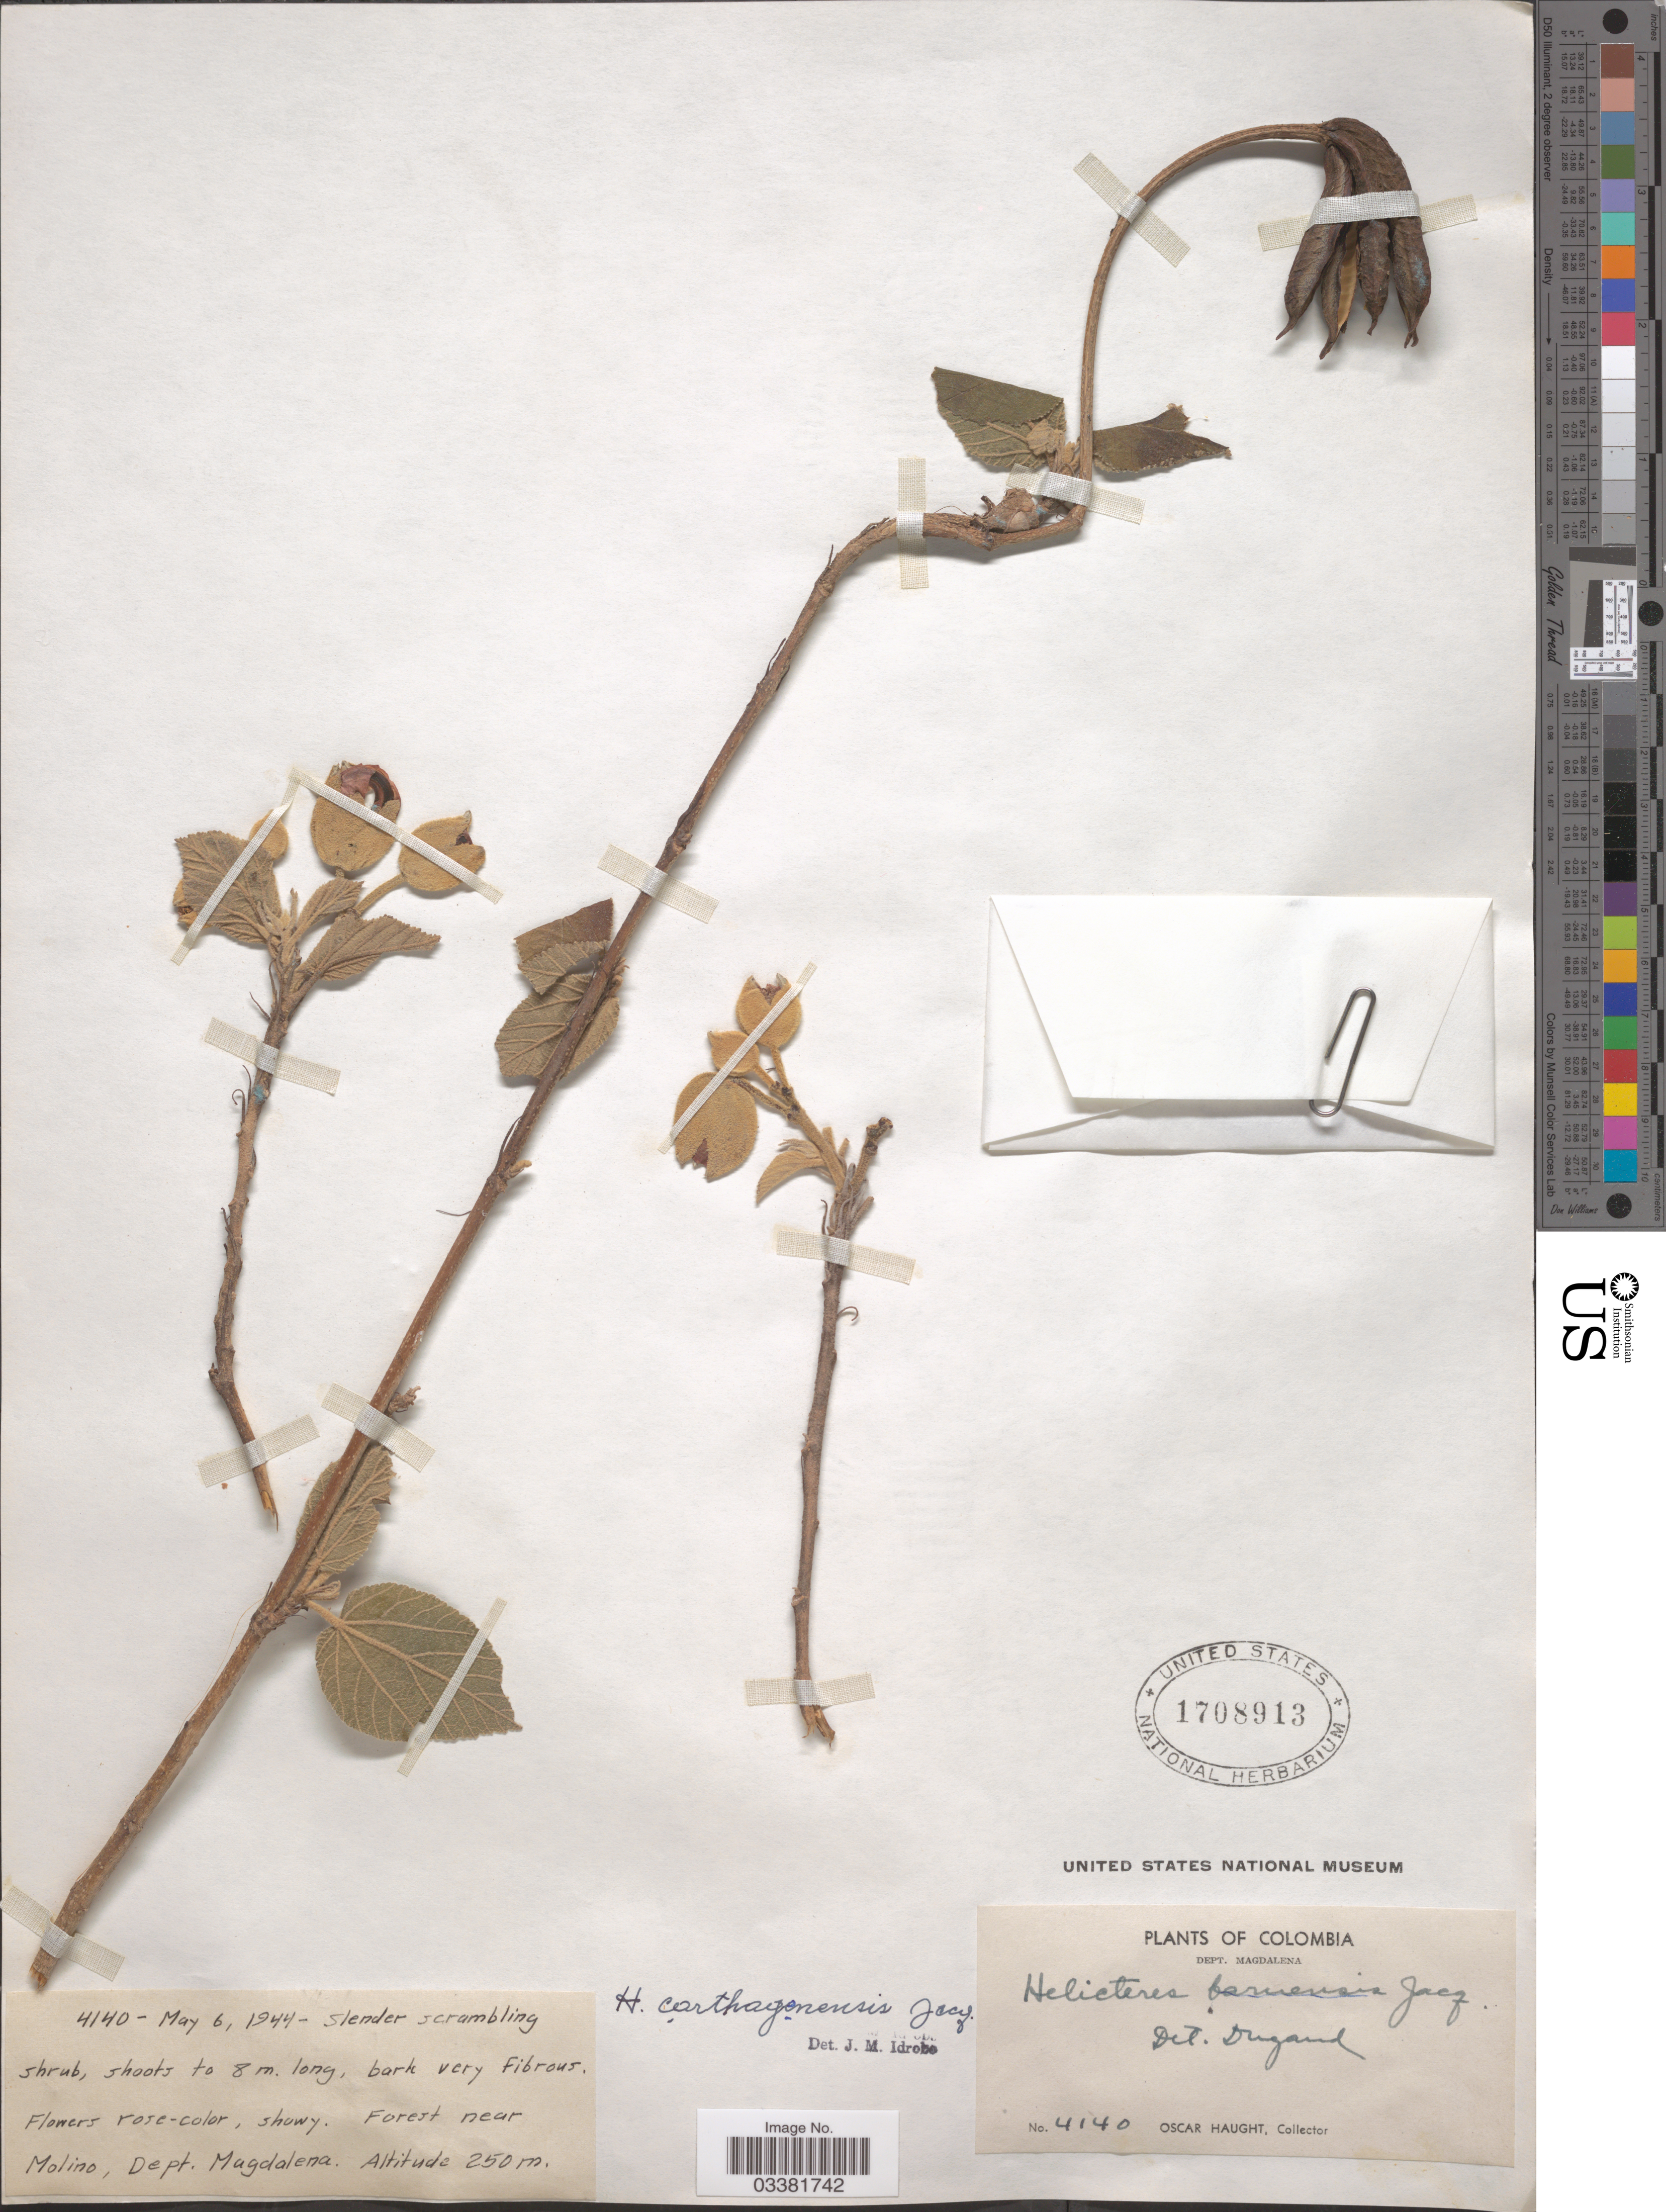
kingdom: Plantae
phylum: Tracheophyta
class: Magnoliopsida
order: Malvales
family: Malvaceae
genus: Helicteres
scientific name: Helicteres carthagenensis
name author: Jacq.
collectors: O. Haught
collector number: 4140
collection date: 1944-05-06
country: Colombia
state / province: Magdalena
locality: Forest near Molino, Dept. Magdalena.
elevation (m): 250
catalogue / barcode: US 1708913